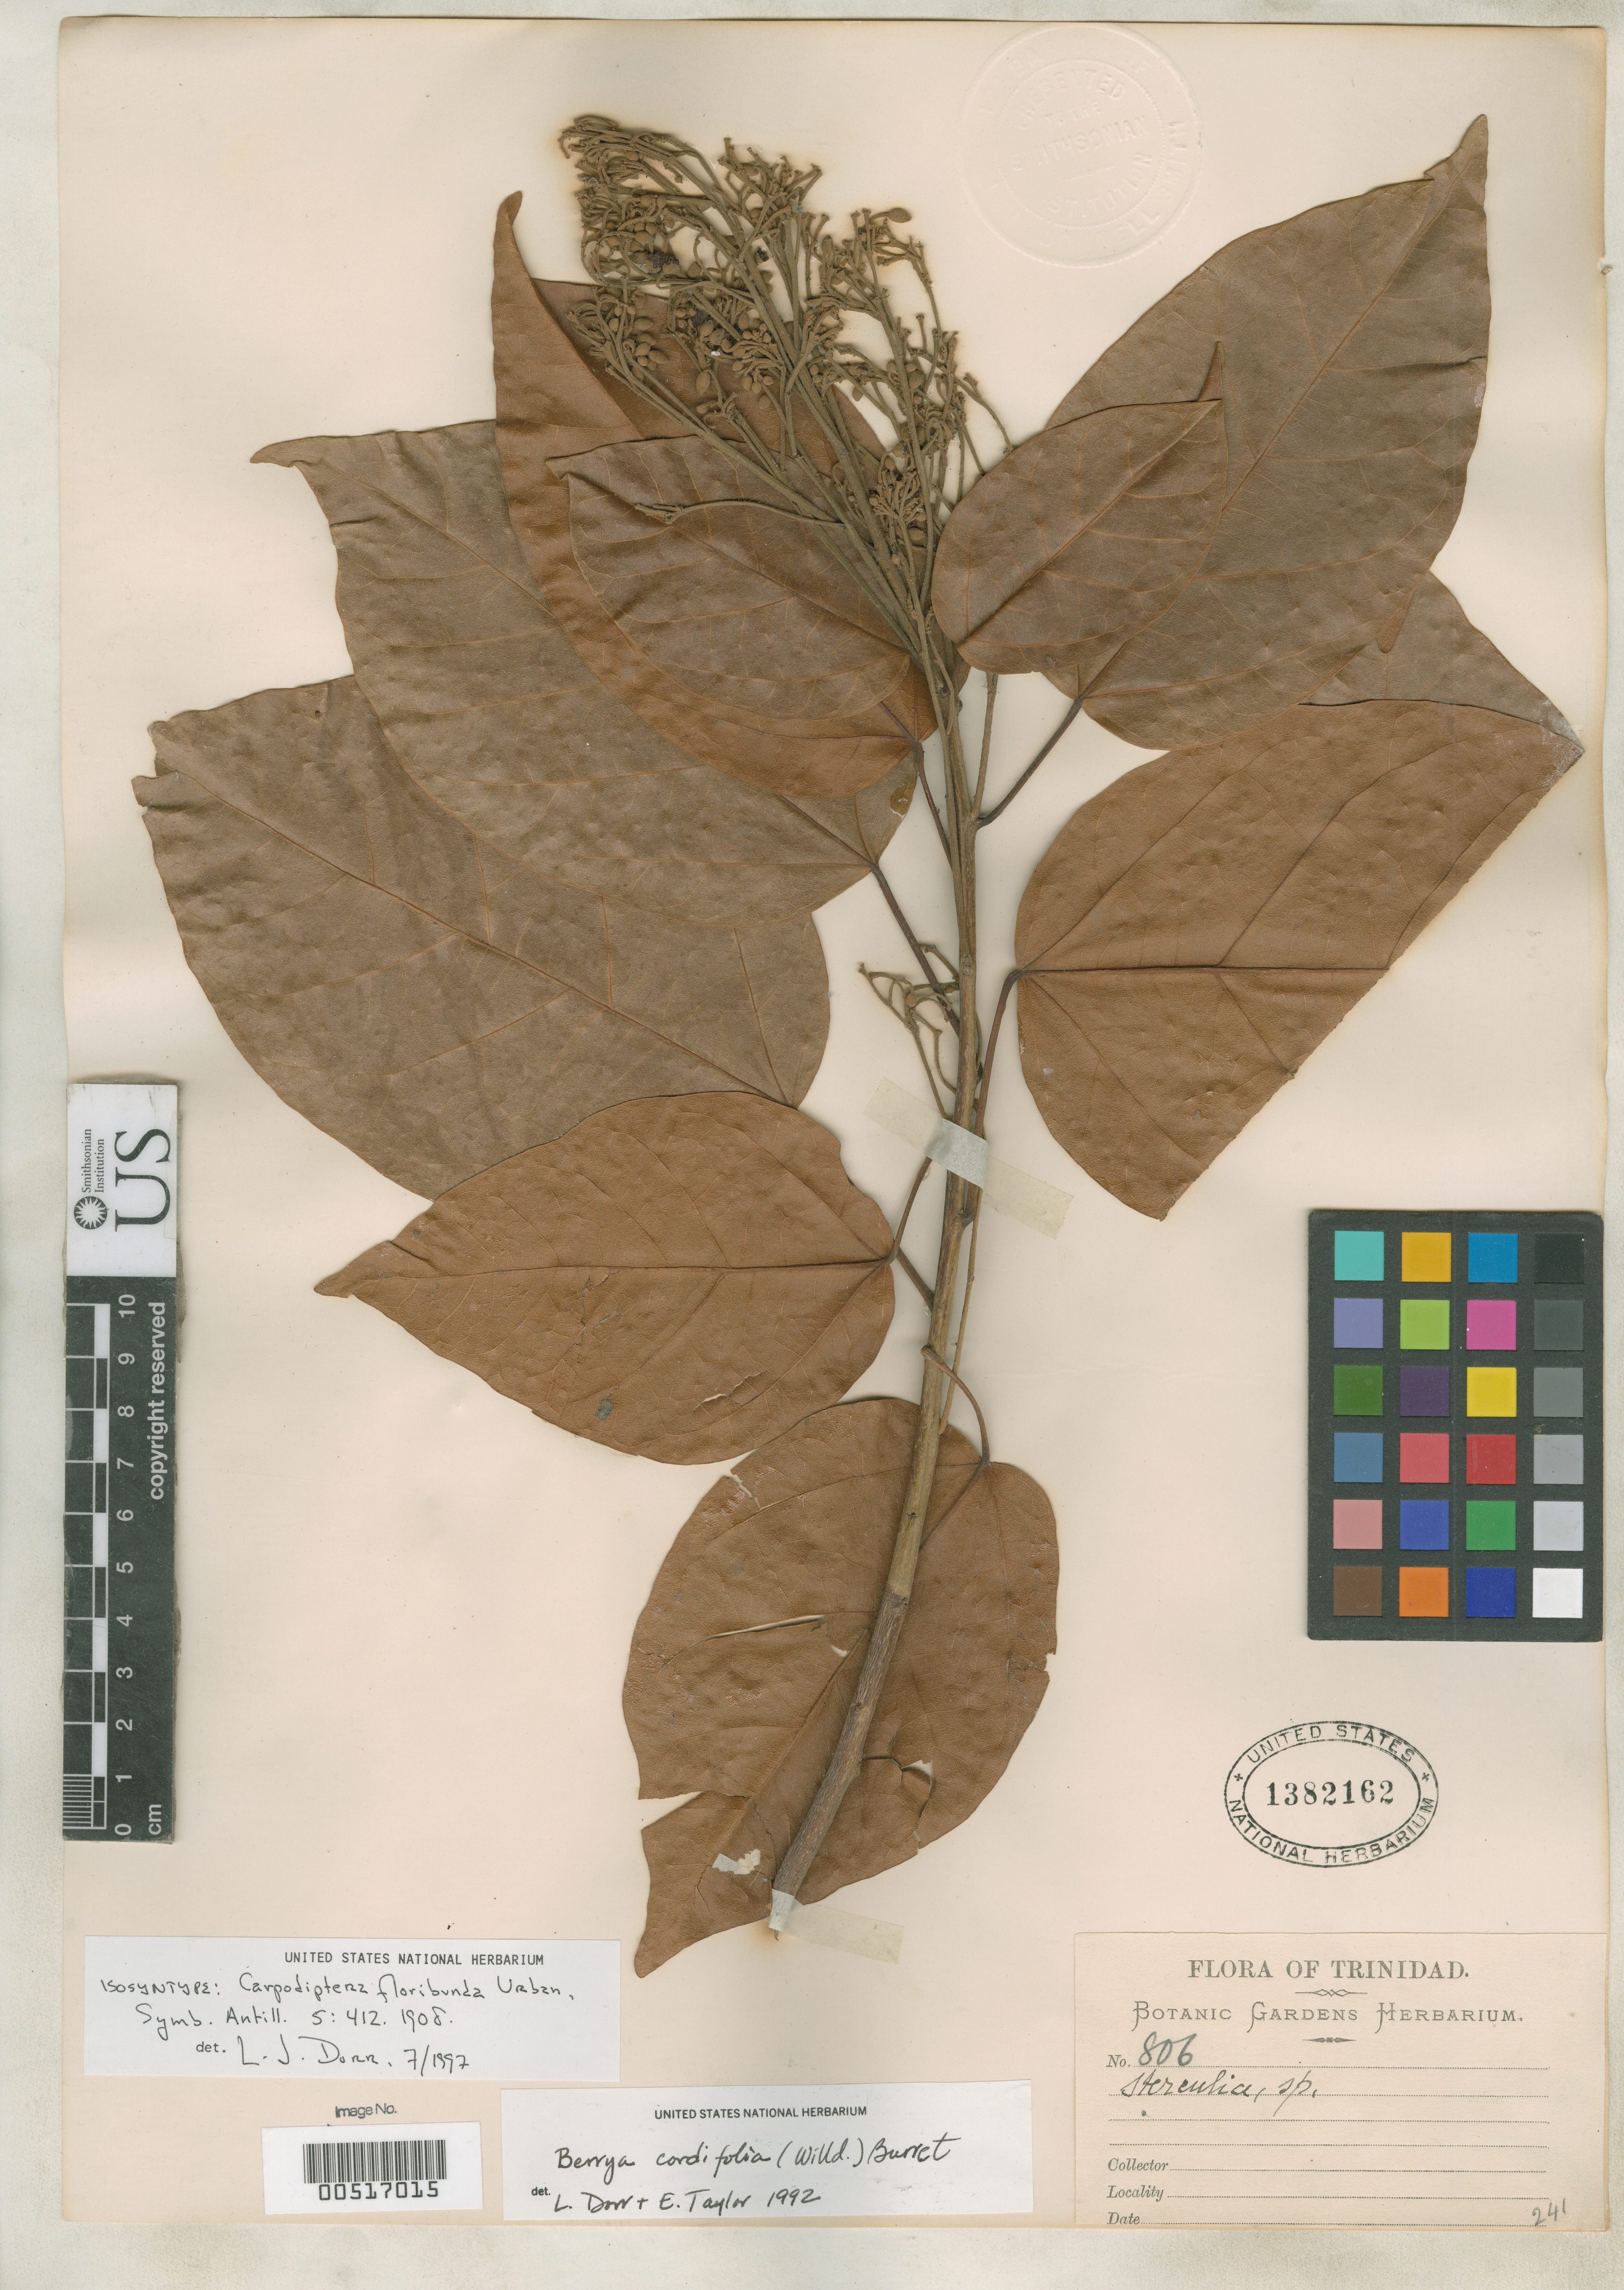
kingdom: Plantae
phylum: Tracheophyta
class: Magnoliopsida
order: Malvales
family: Malvaceae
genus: Carpodiptera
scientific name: Carpodiptera floribunda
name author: Urb.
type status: Isosyntype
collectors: ex herb. Bot. Gard.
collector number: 806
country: Trinidad and Tobago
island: Trinidad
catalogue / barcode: US 1382162